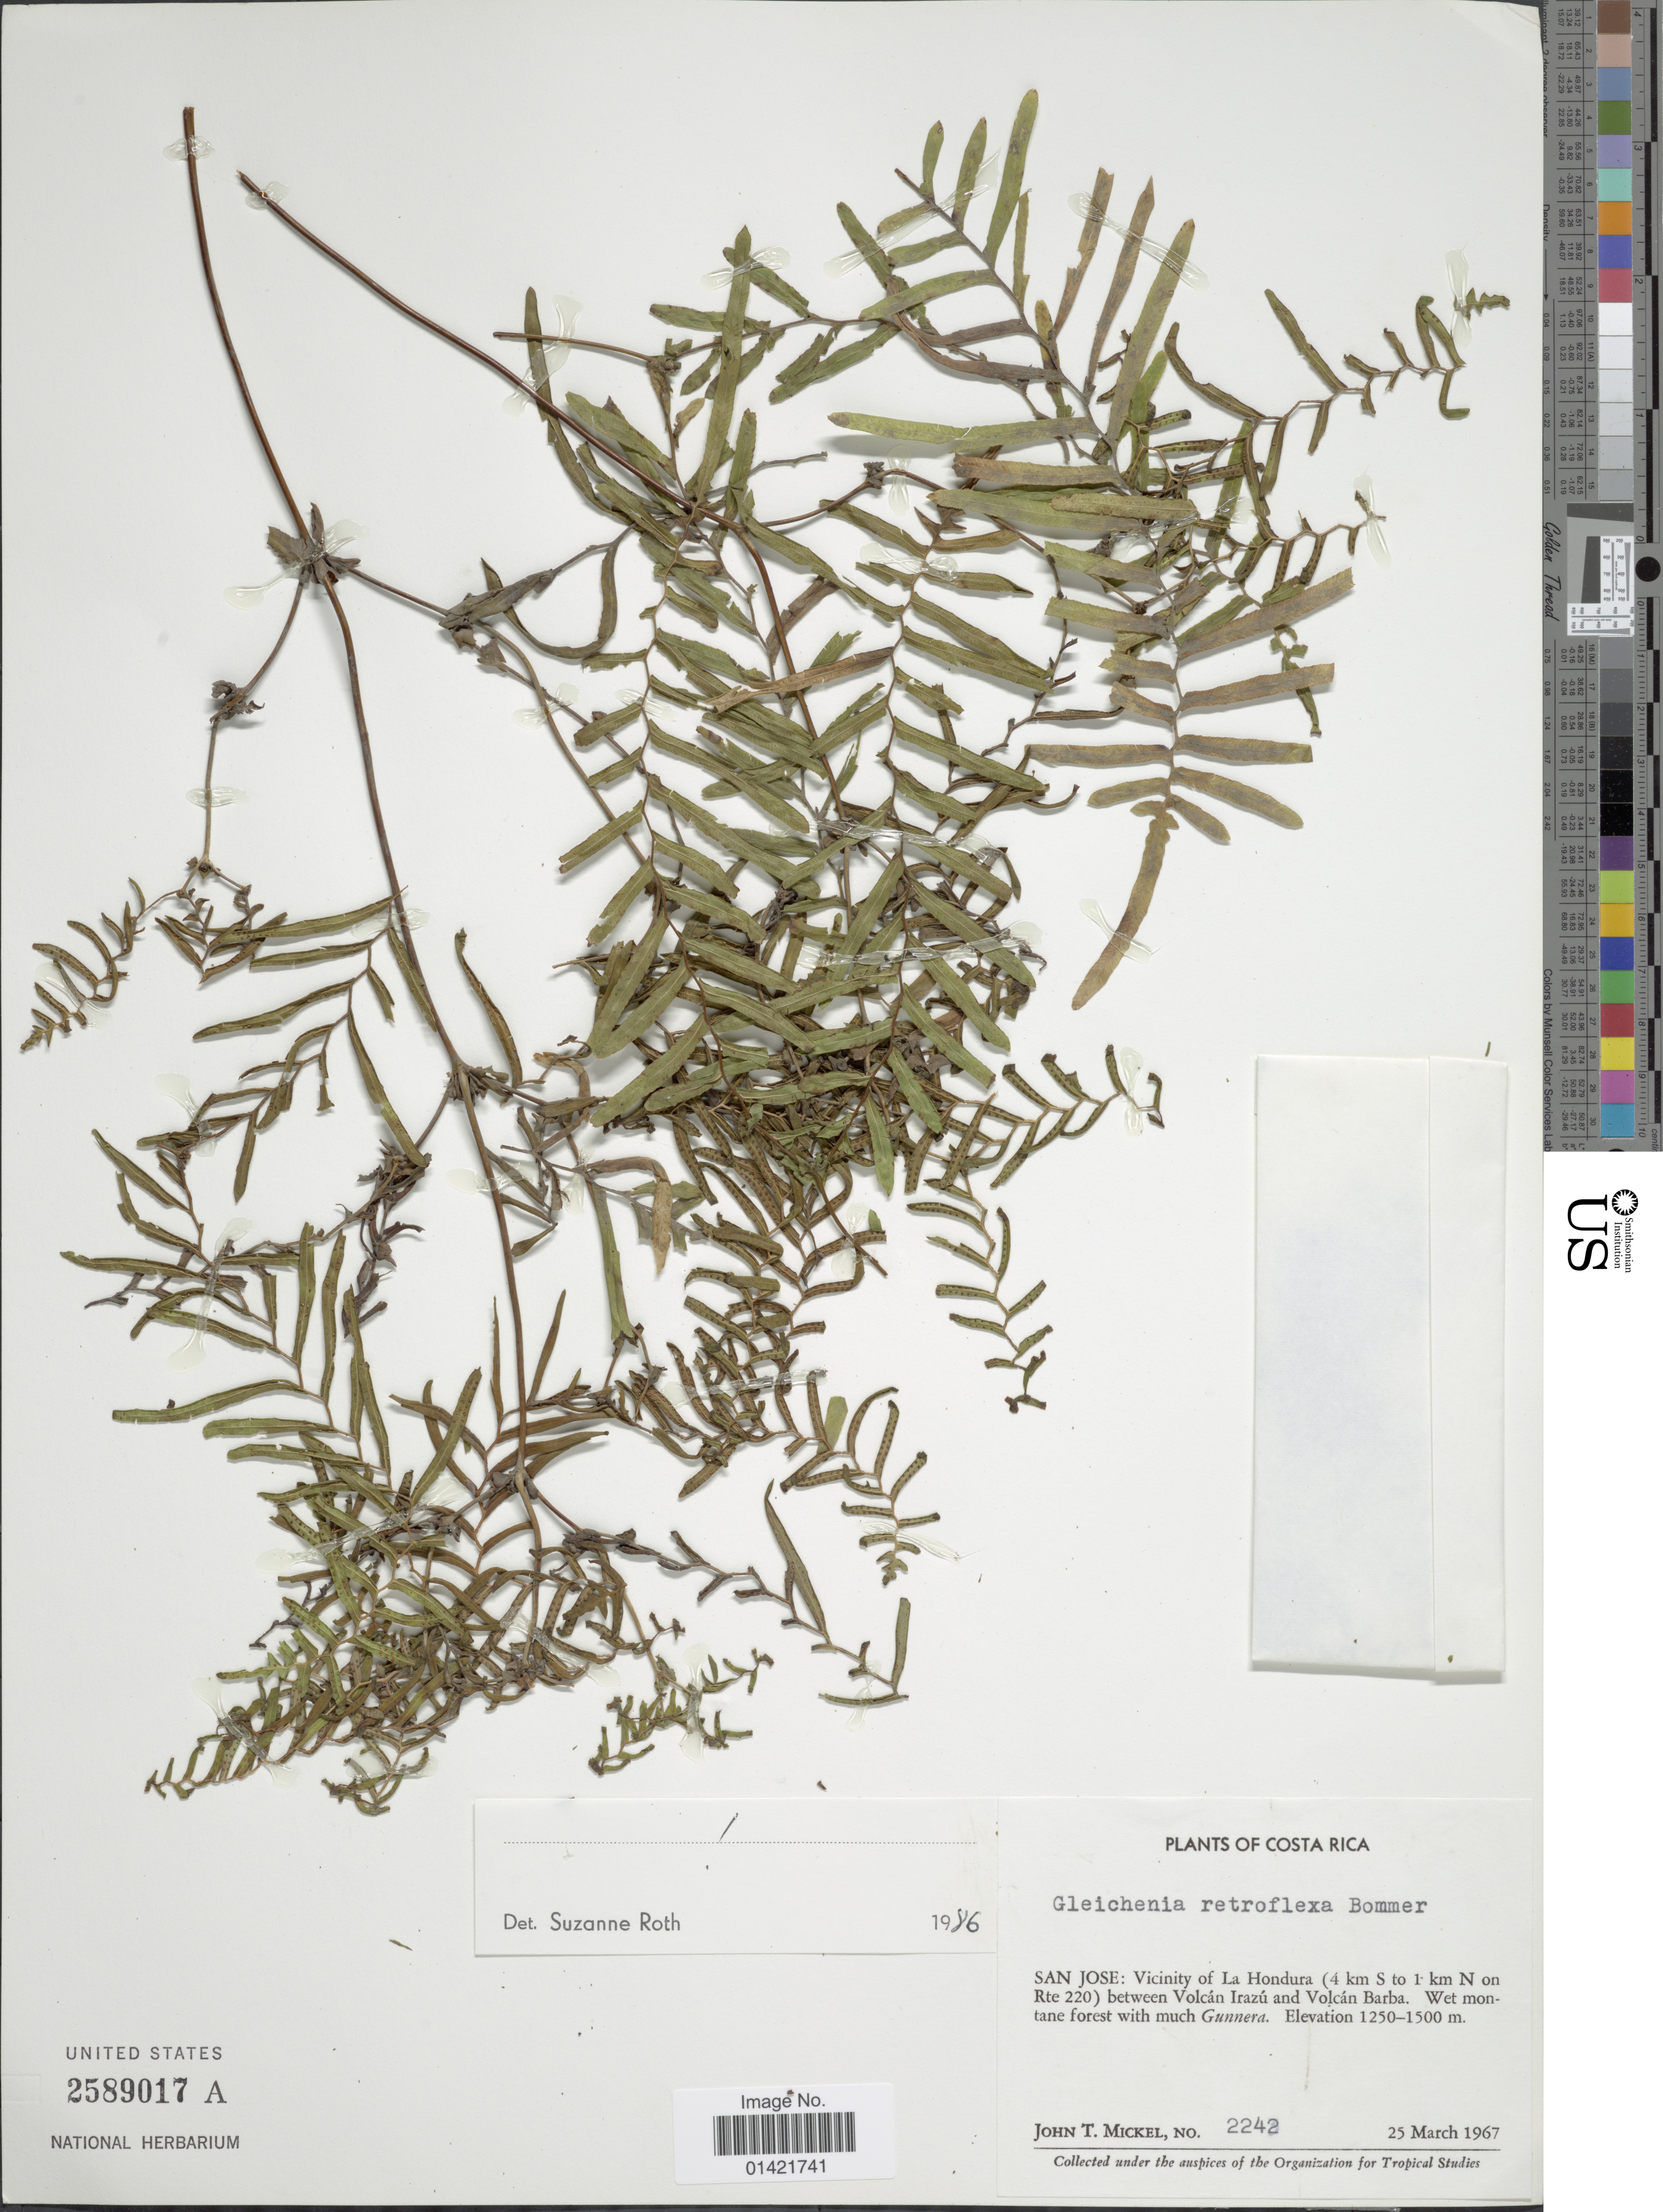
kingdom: Plantae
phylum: Tracheophyta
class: Polypodiopsida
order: Gleicheniales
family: Gleicheniaceae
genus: Sticherus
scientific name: Sticherus retroflexus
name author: (Bornm. ex Christ) Copel.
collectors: J. T. Mickel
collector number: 2242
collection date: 1967-03-25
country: Costa Rica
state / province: San José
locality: Vicinity of La Hondura (4 km S to 1 km N of Rte 220) between Volcan Irazu and Volcan Barba.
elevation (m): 1250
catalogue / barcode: US 2589017A